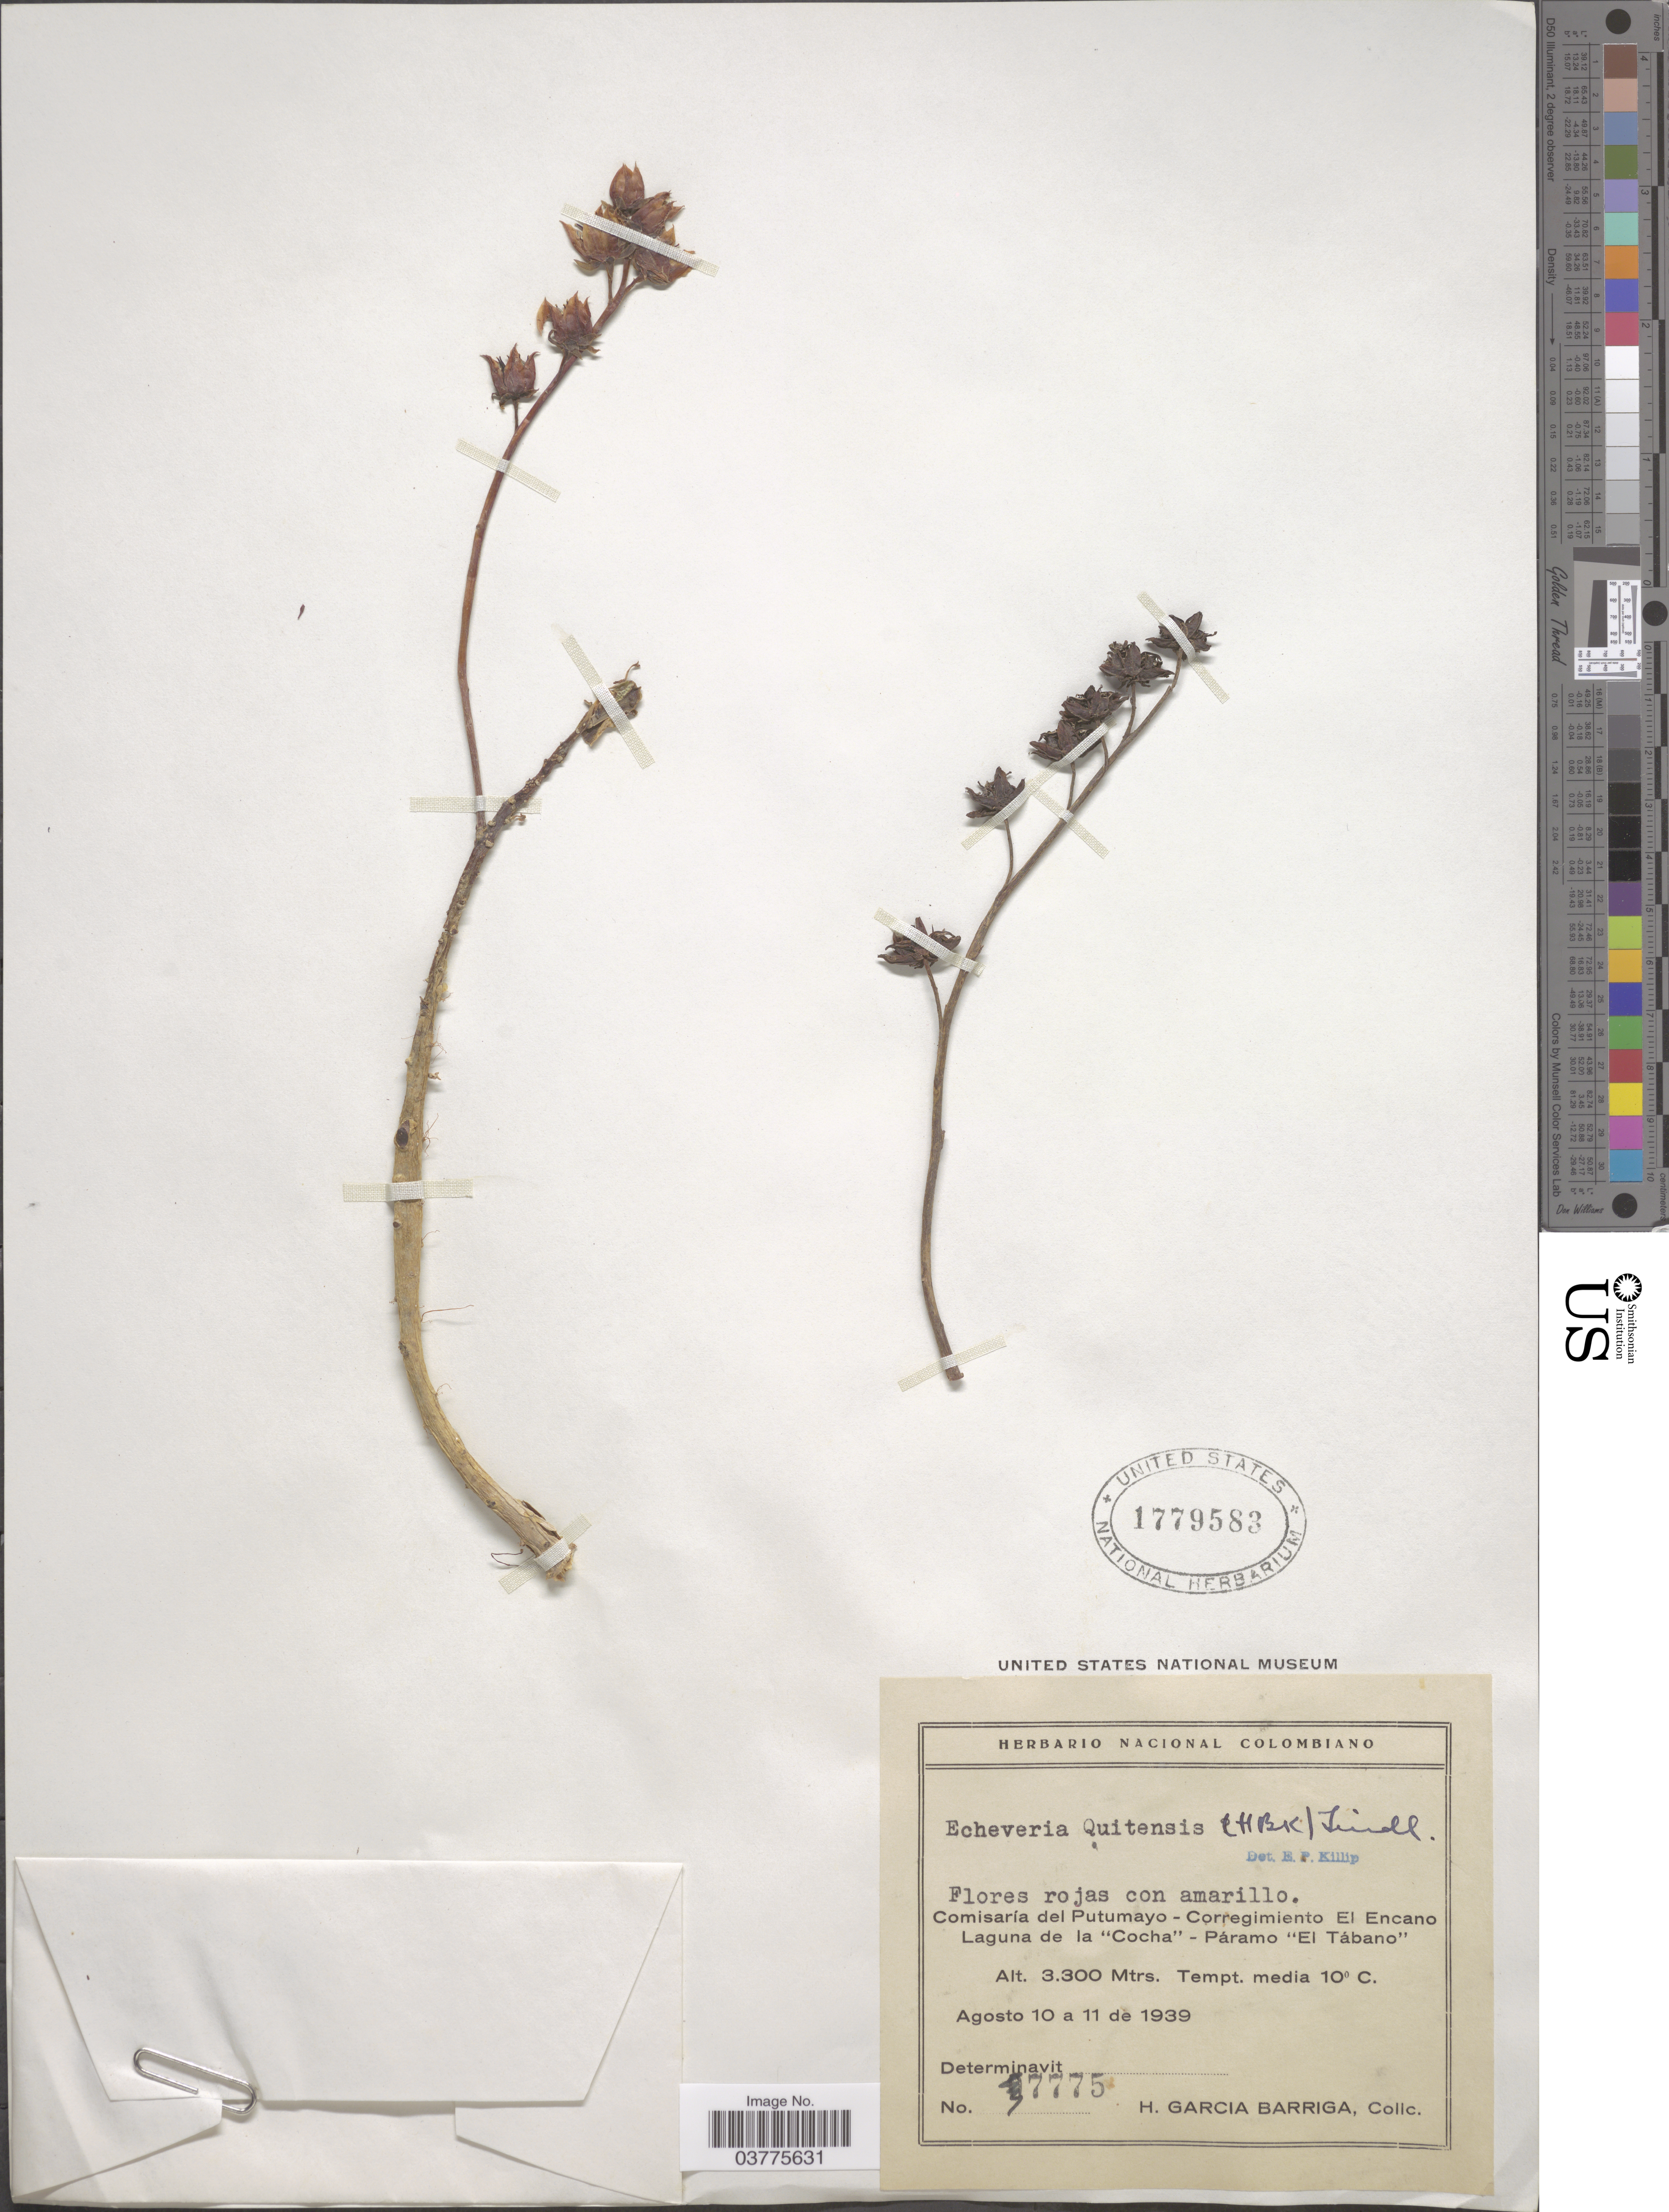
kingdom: Plantae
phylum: Tracheophyta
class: Magnoliopsida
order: Saxifragales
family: Crassulaceae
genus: Echeveria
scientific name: Echeveria quitensis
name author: (Kunth) Lindl.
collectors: H. García Barriga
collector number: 7775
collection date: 1939-08-10/1939-08-11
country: Colombia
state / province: Putumayo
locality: Comisaría del Putumayo - Corregimiento El Encano Laguna de la "Cocha" - Páramo "El Tábano".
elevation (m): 3300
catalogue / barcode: US 1779583